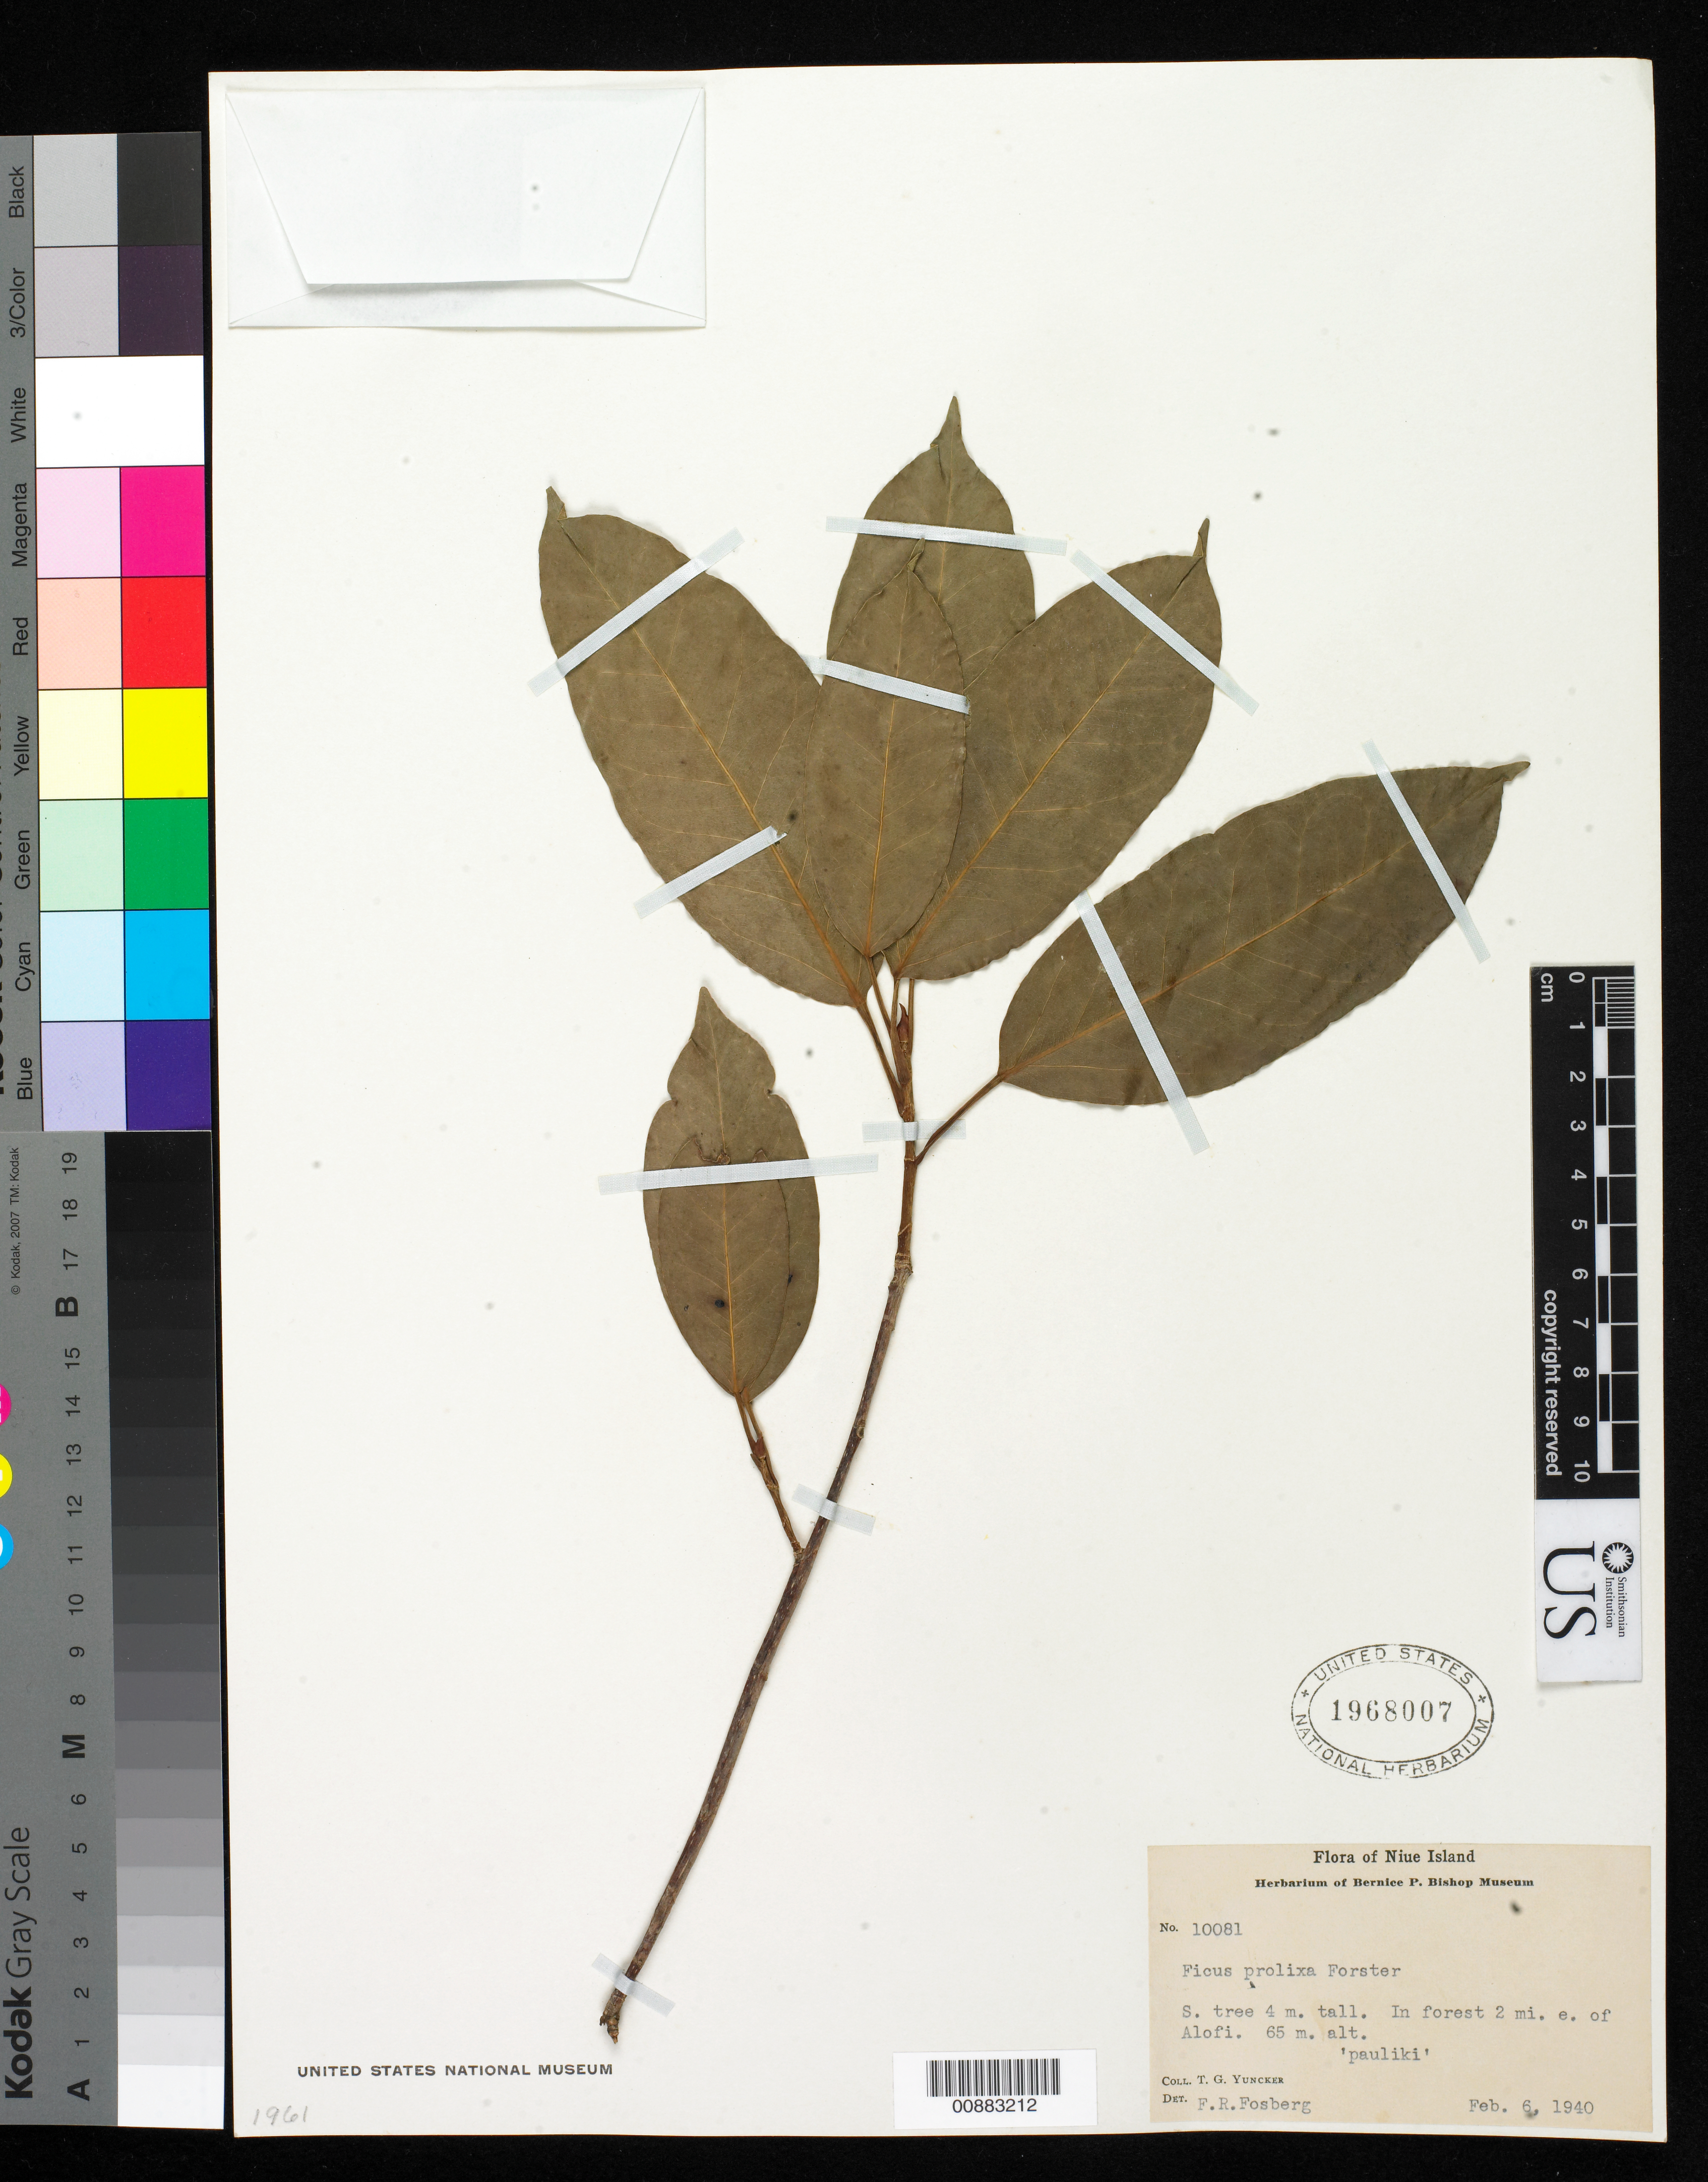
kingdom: Plantae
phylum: Tracheophyta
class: Magnoliopsida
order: Rosales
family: Moraceae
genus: Ficus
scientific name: Ficus prolixa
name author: G. Forst.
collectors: T. G. Yuncker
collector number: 10081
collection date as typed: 06 Jan 1940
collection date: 1940-01-06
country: Niue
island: Niue I.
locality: Alofi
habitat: In forest 2 mi. e. of village.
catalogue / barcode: US 1968007